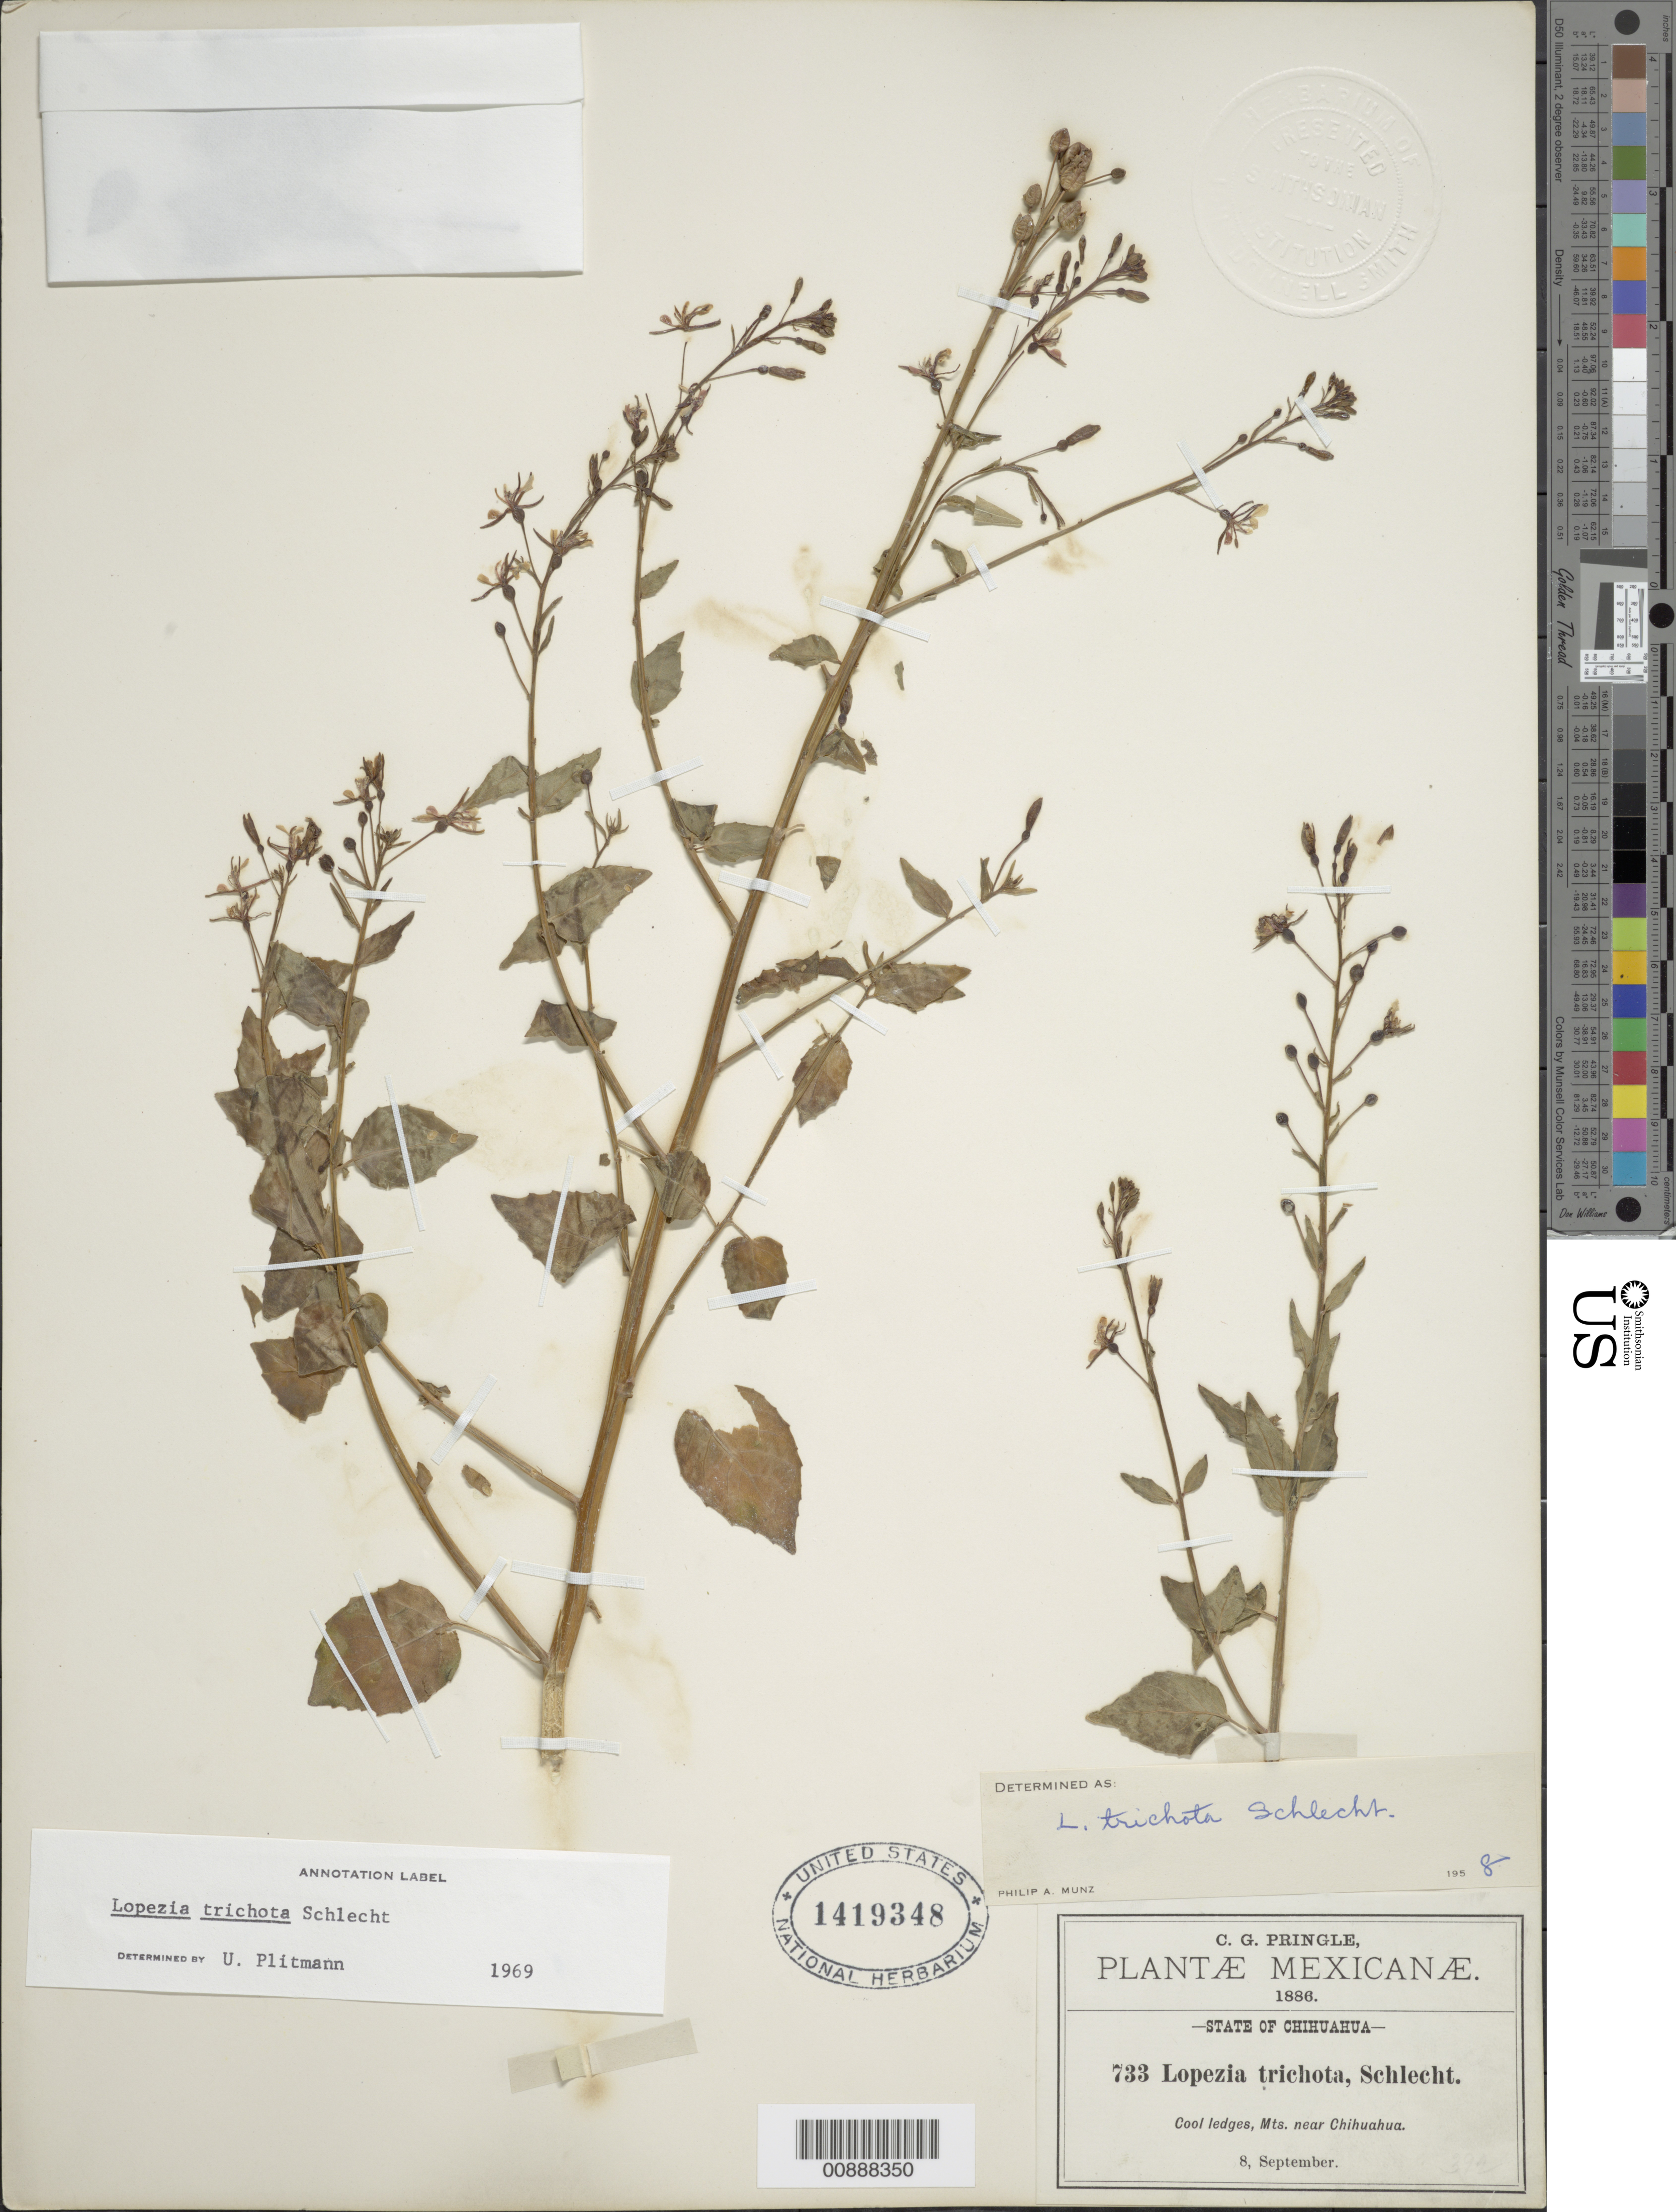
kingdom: Plantae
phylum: Tracheophyta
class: Magnoliopsida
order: Myrtales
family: Onagraceae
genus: Lopezia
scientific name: Lopezia trichota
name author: Schltdl.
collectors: C. G. Pringle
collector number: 733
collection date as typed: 08 Sep 1886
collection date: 1886-09-08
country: Mexico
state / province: Chihuahua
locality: Mts. Near Chihuahua.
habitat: Cool ledges.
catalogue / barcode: US 1419348